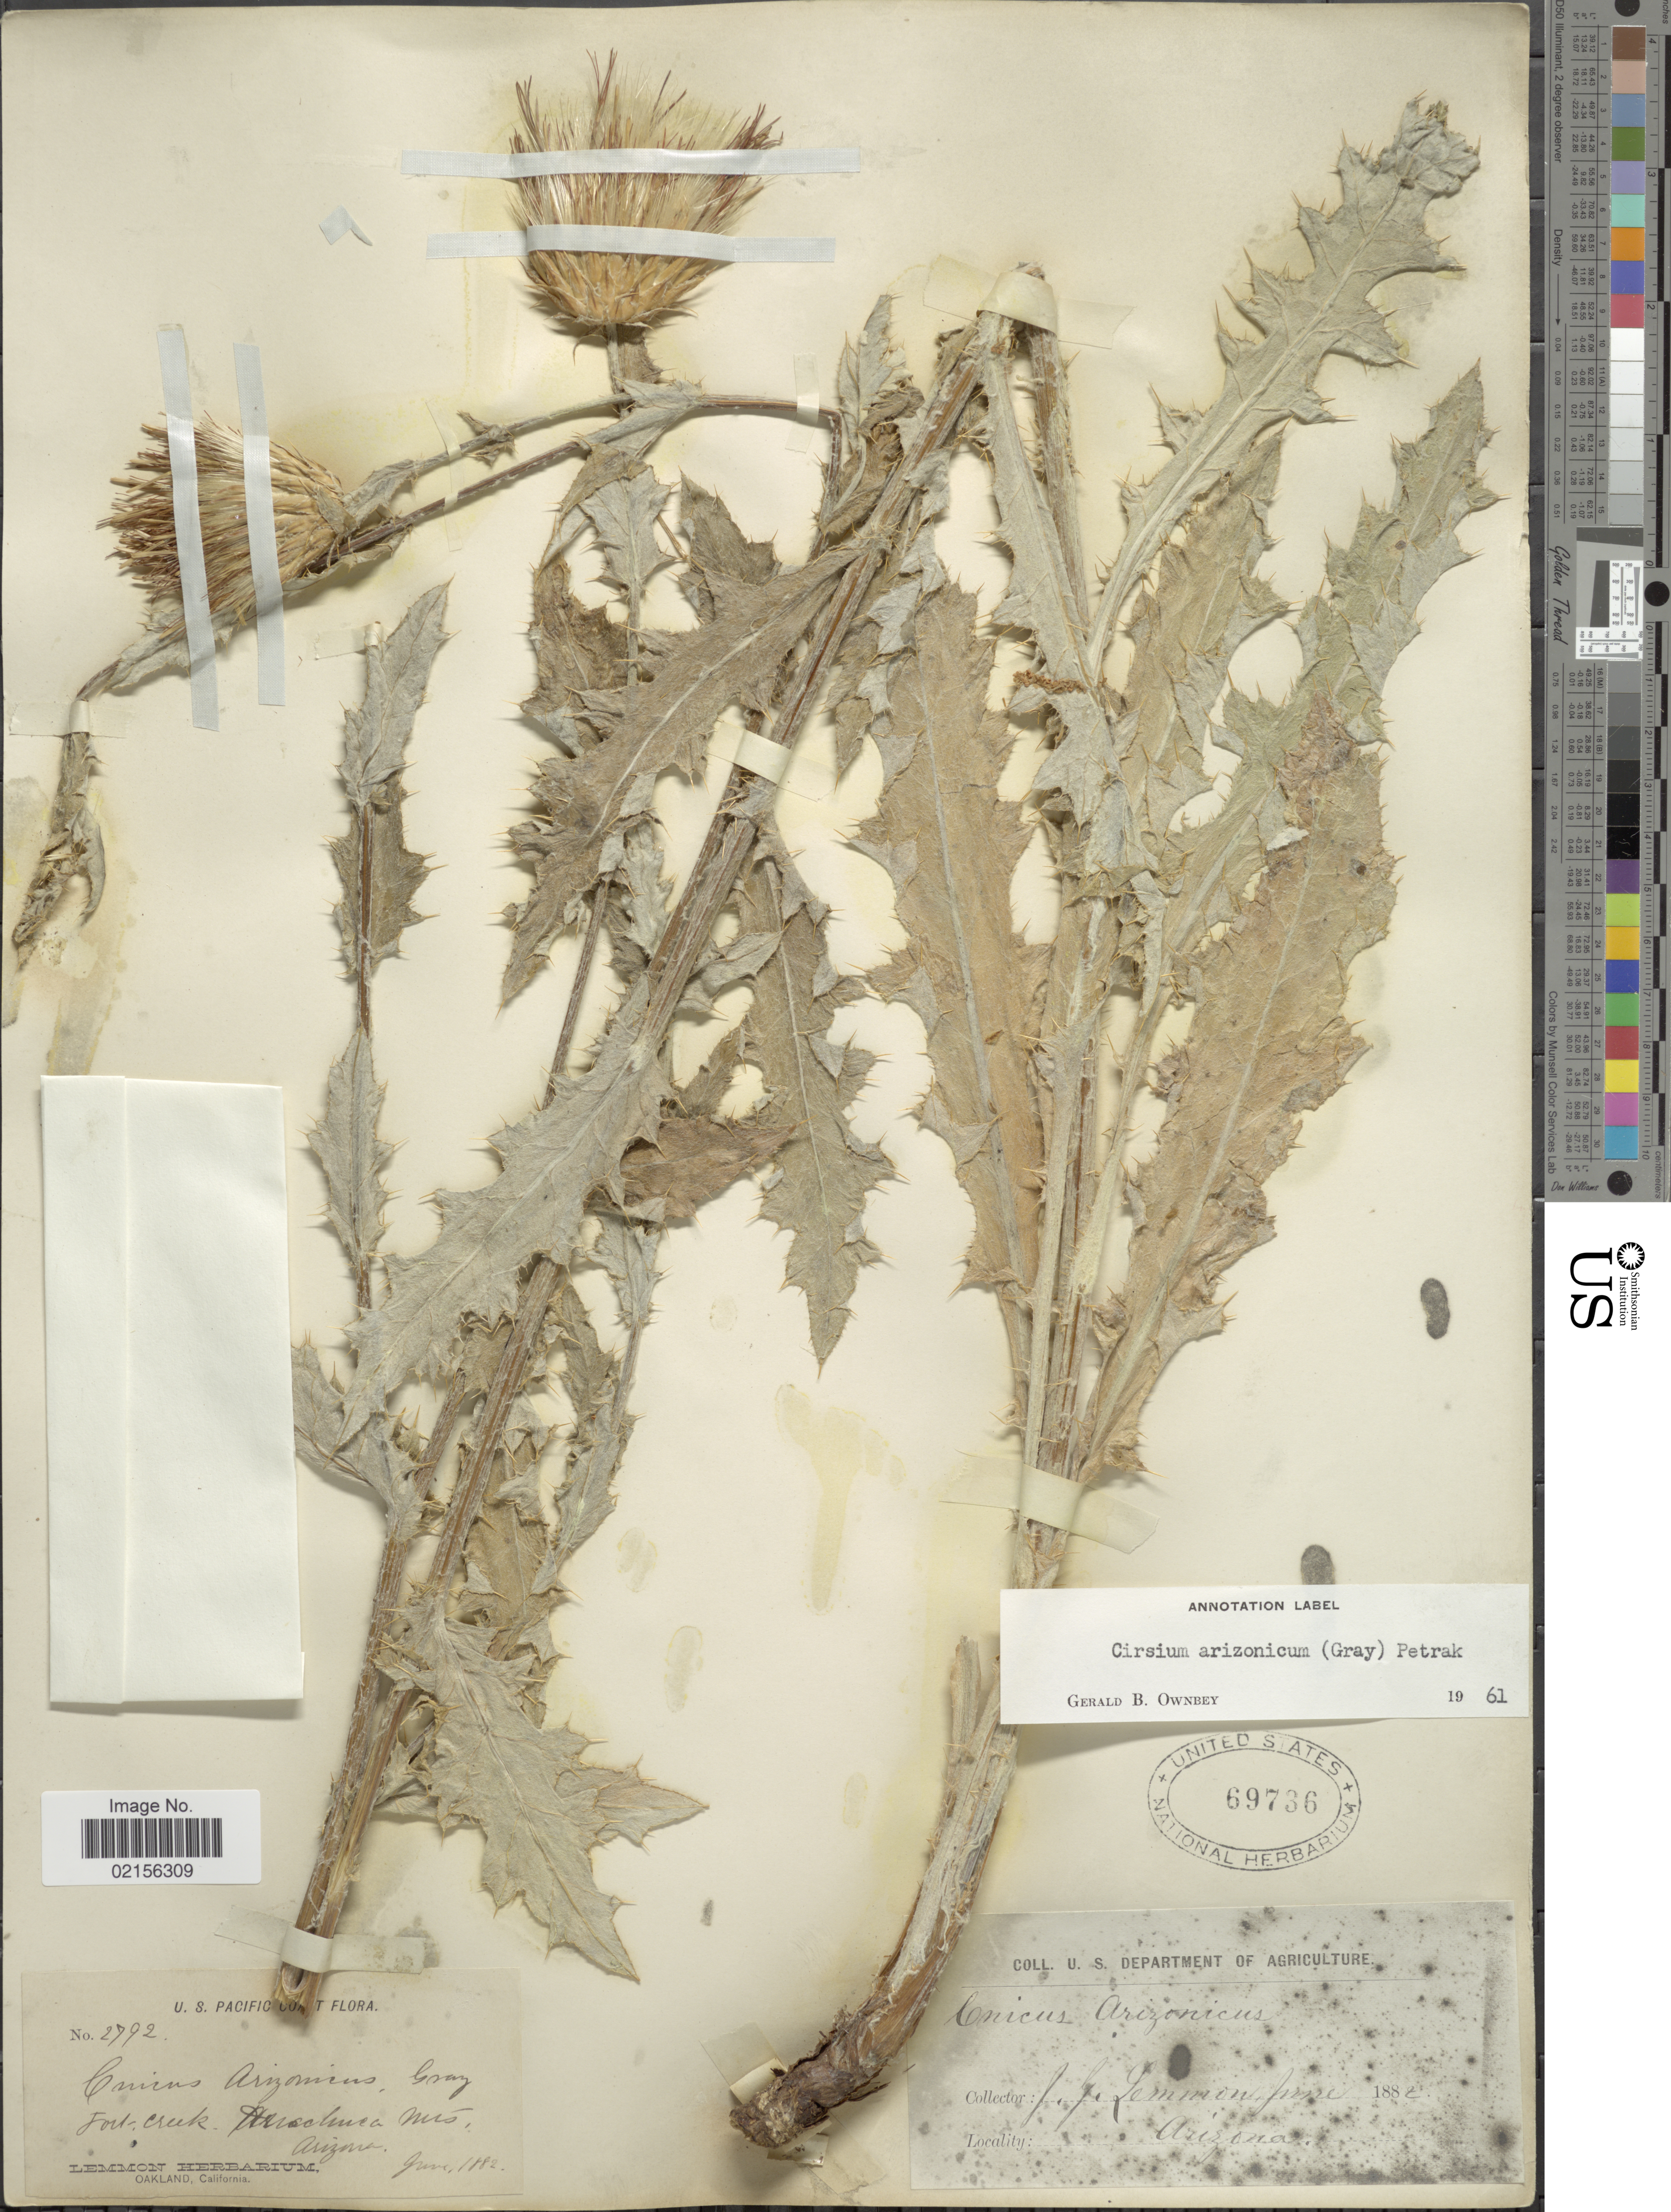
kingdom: Plantae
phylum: Tracheophyta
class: Magnoliopsida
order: Asterales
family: Asteraceae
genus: Cirsium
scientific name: Cirsium arizonicum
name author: (A. Gray) Petr.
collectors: J. Lemmon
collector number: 2792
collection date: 1882-06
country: United States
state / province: Arizona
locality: U.S. Pacific Coast, Fort Creek, Huachuca Mts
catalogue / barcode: US 69736